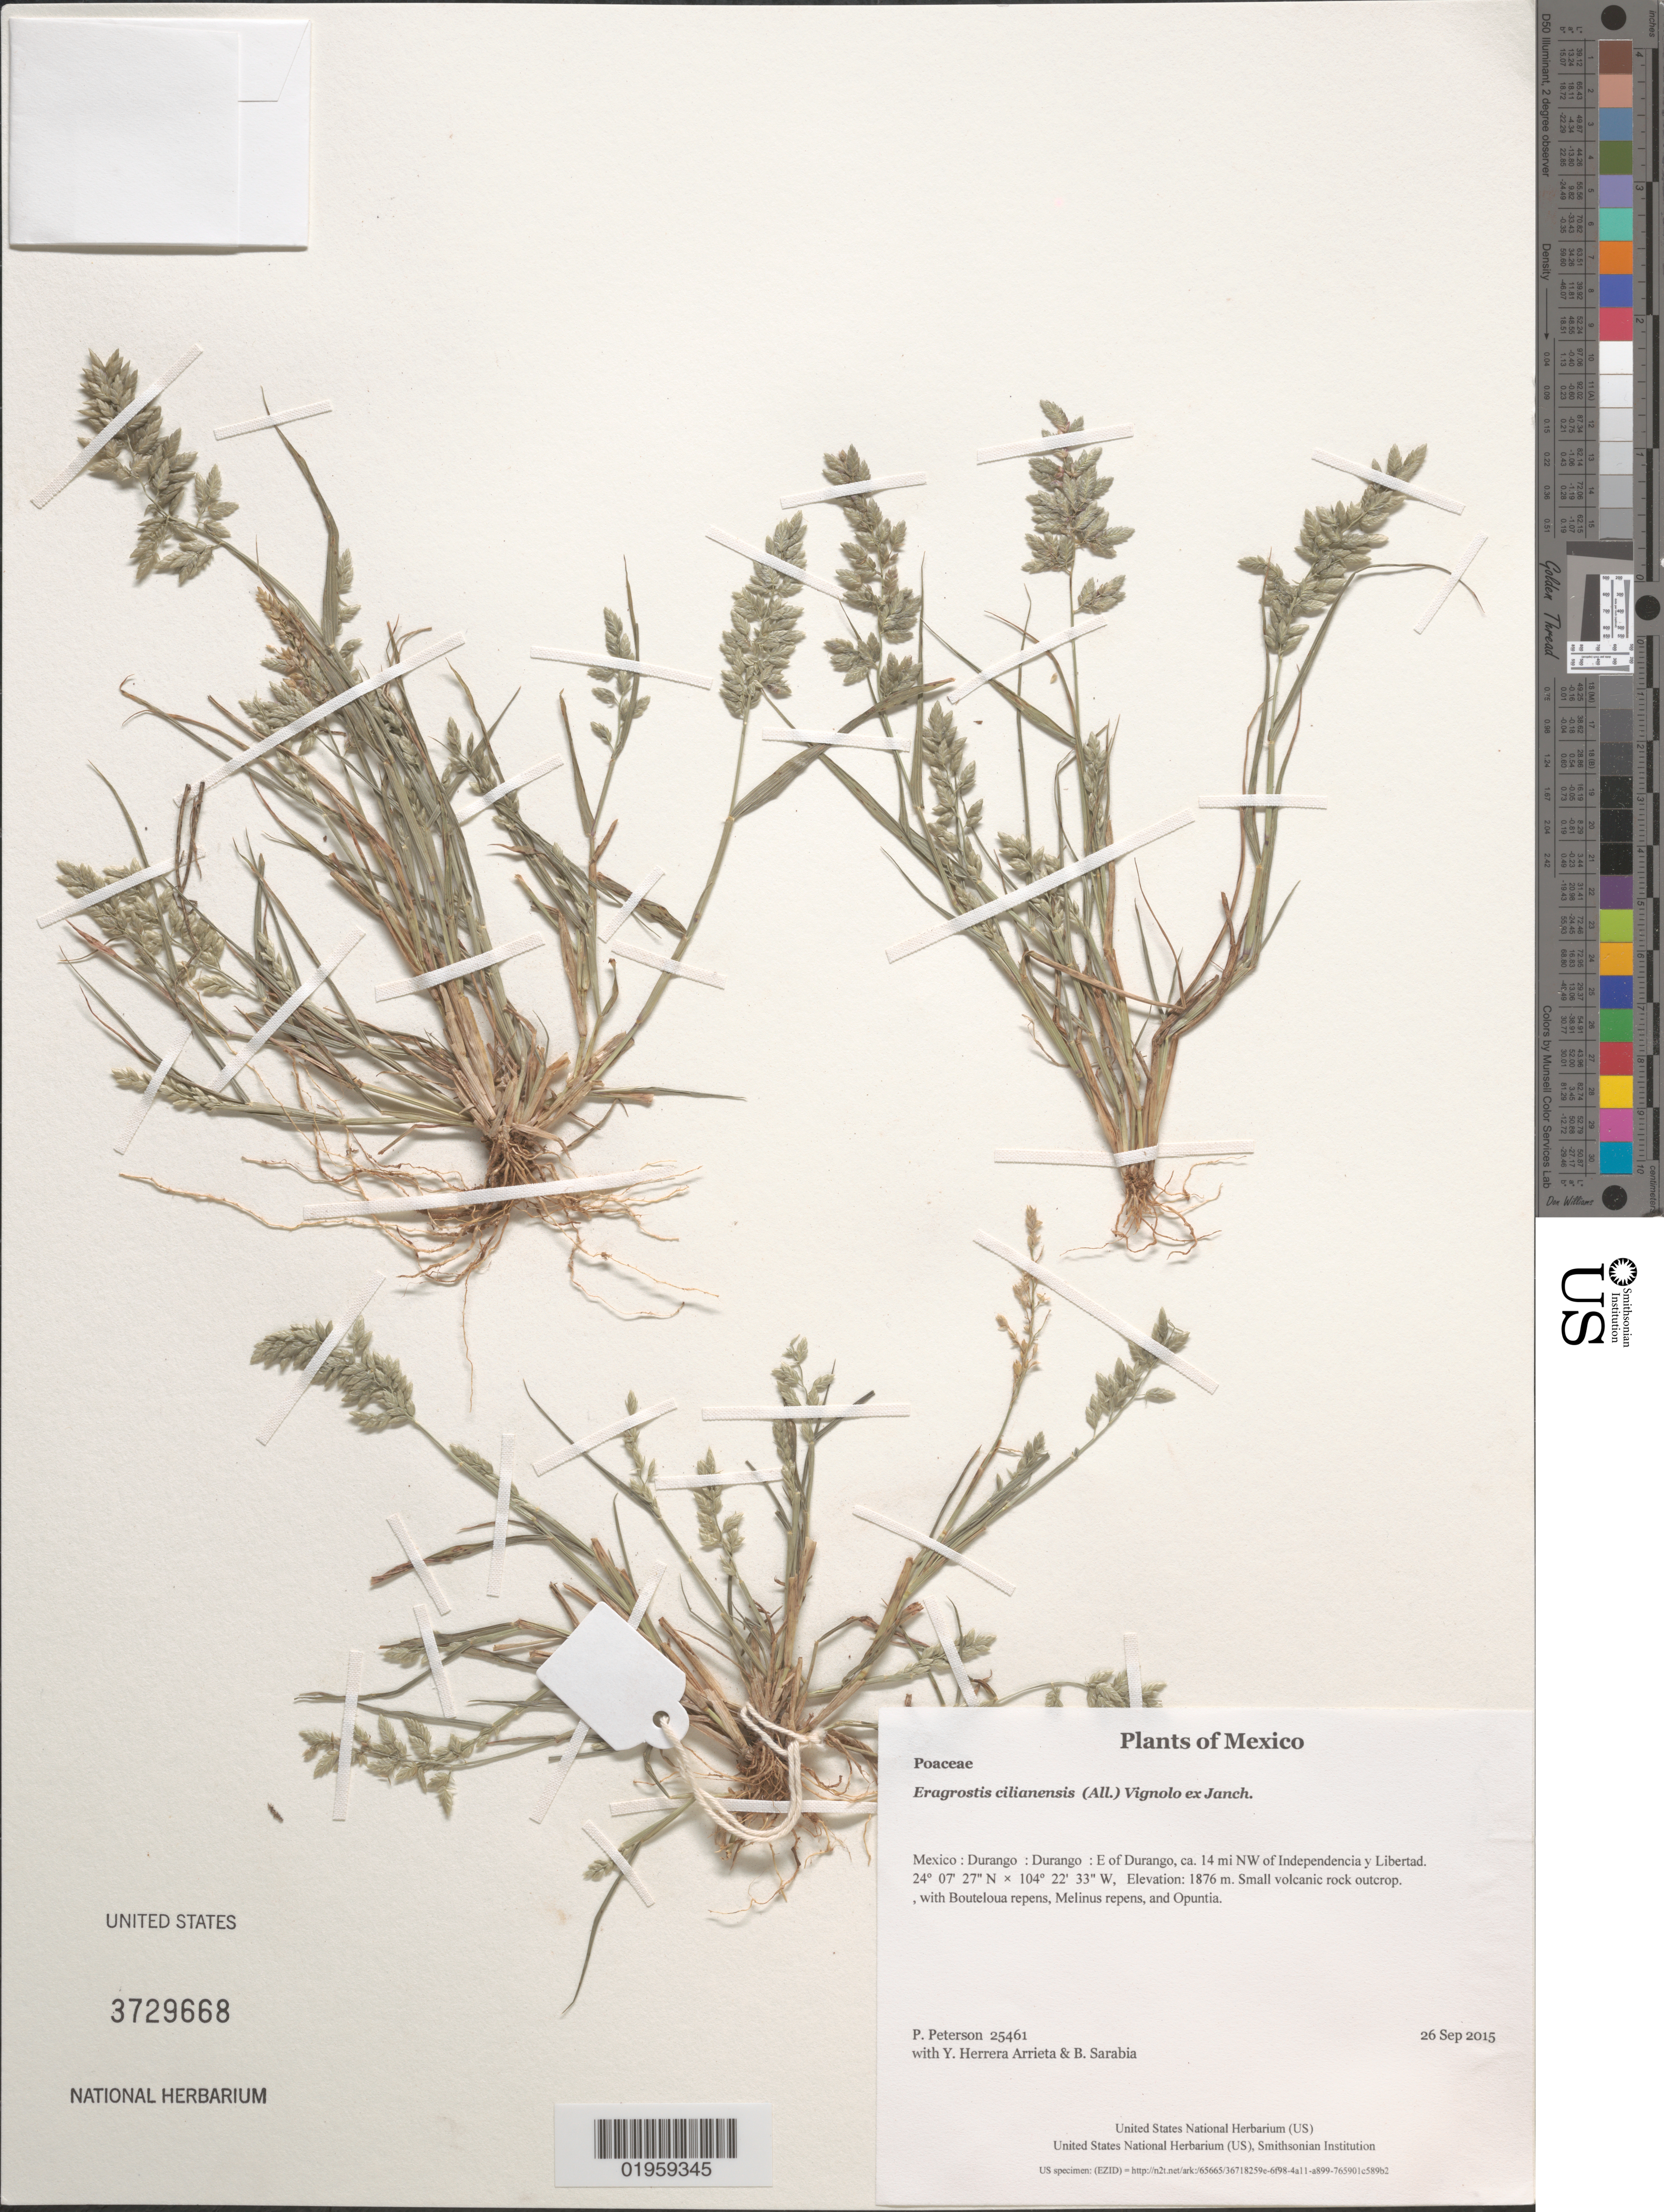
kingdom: Plantae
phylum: Tracheophyta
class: Liliopsida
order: Poales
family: Poaceae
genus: Eragrostis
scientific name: Eragrostis cilianensis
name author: (All.) Vignolo ex Janch.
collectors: P. M. Peterson, Y. Herrera Arrieta & B. Sarabia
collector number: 25461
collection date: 2015-09-26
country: Mexico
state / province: Durango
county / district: Durango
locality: E of Durango, ca. 14 mi NW of Independencia y Libertad.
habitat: Small volcanic rock outcrop.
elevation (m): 1876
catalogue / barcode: US 3729668